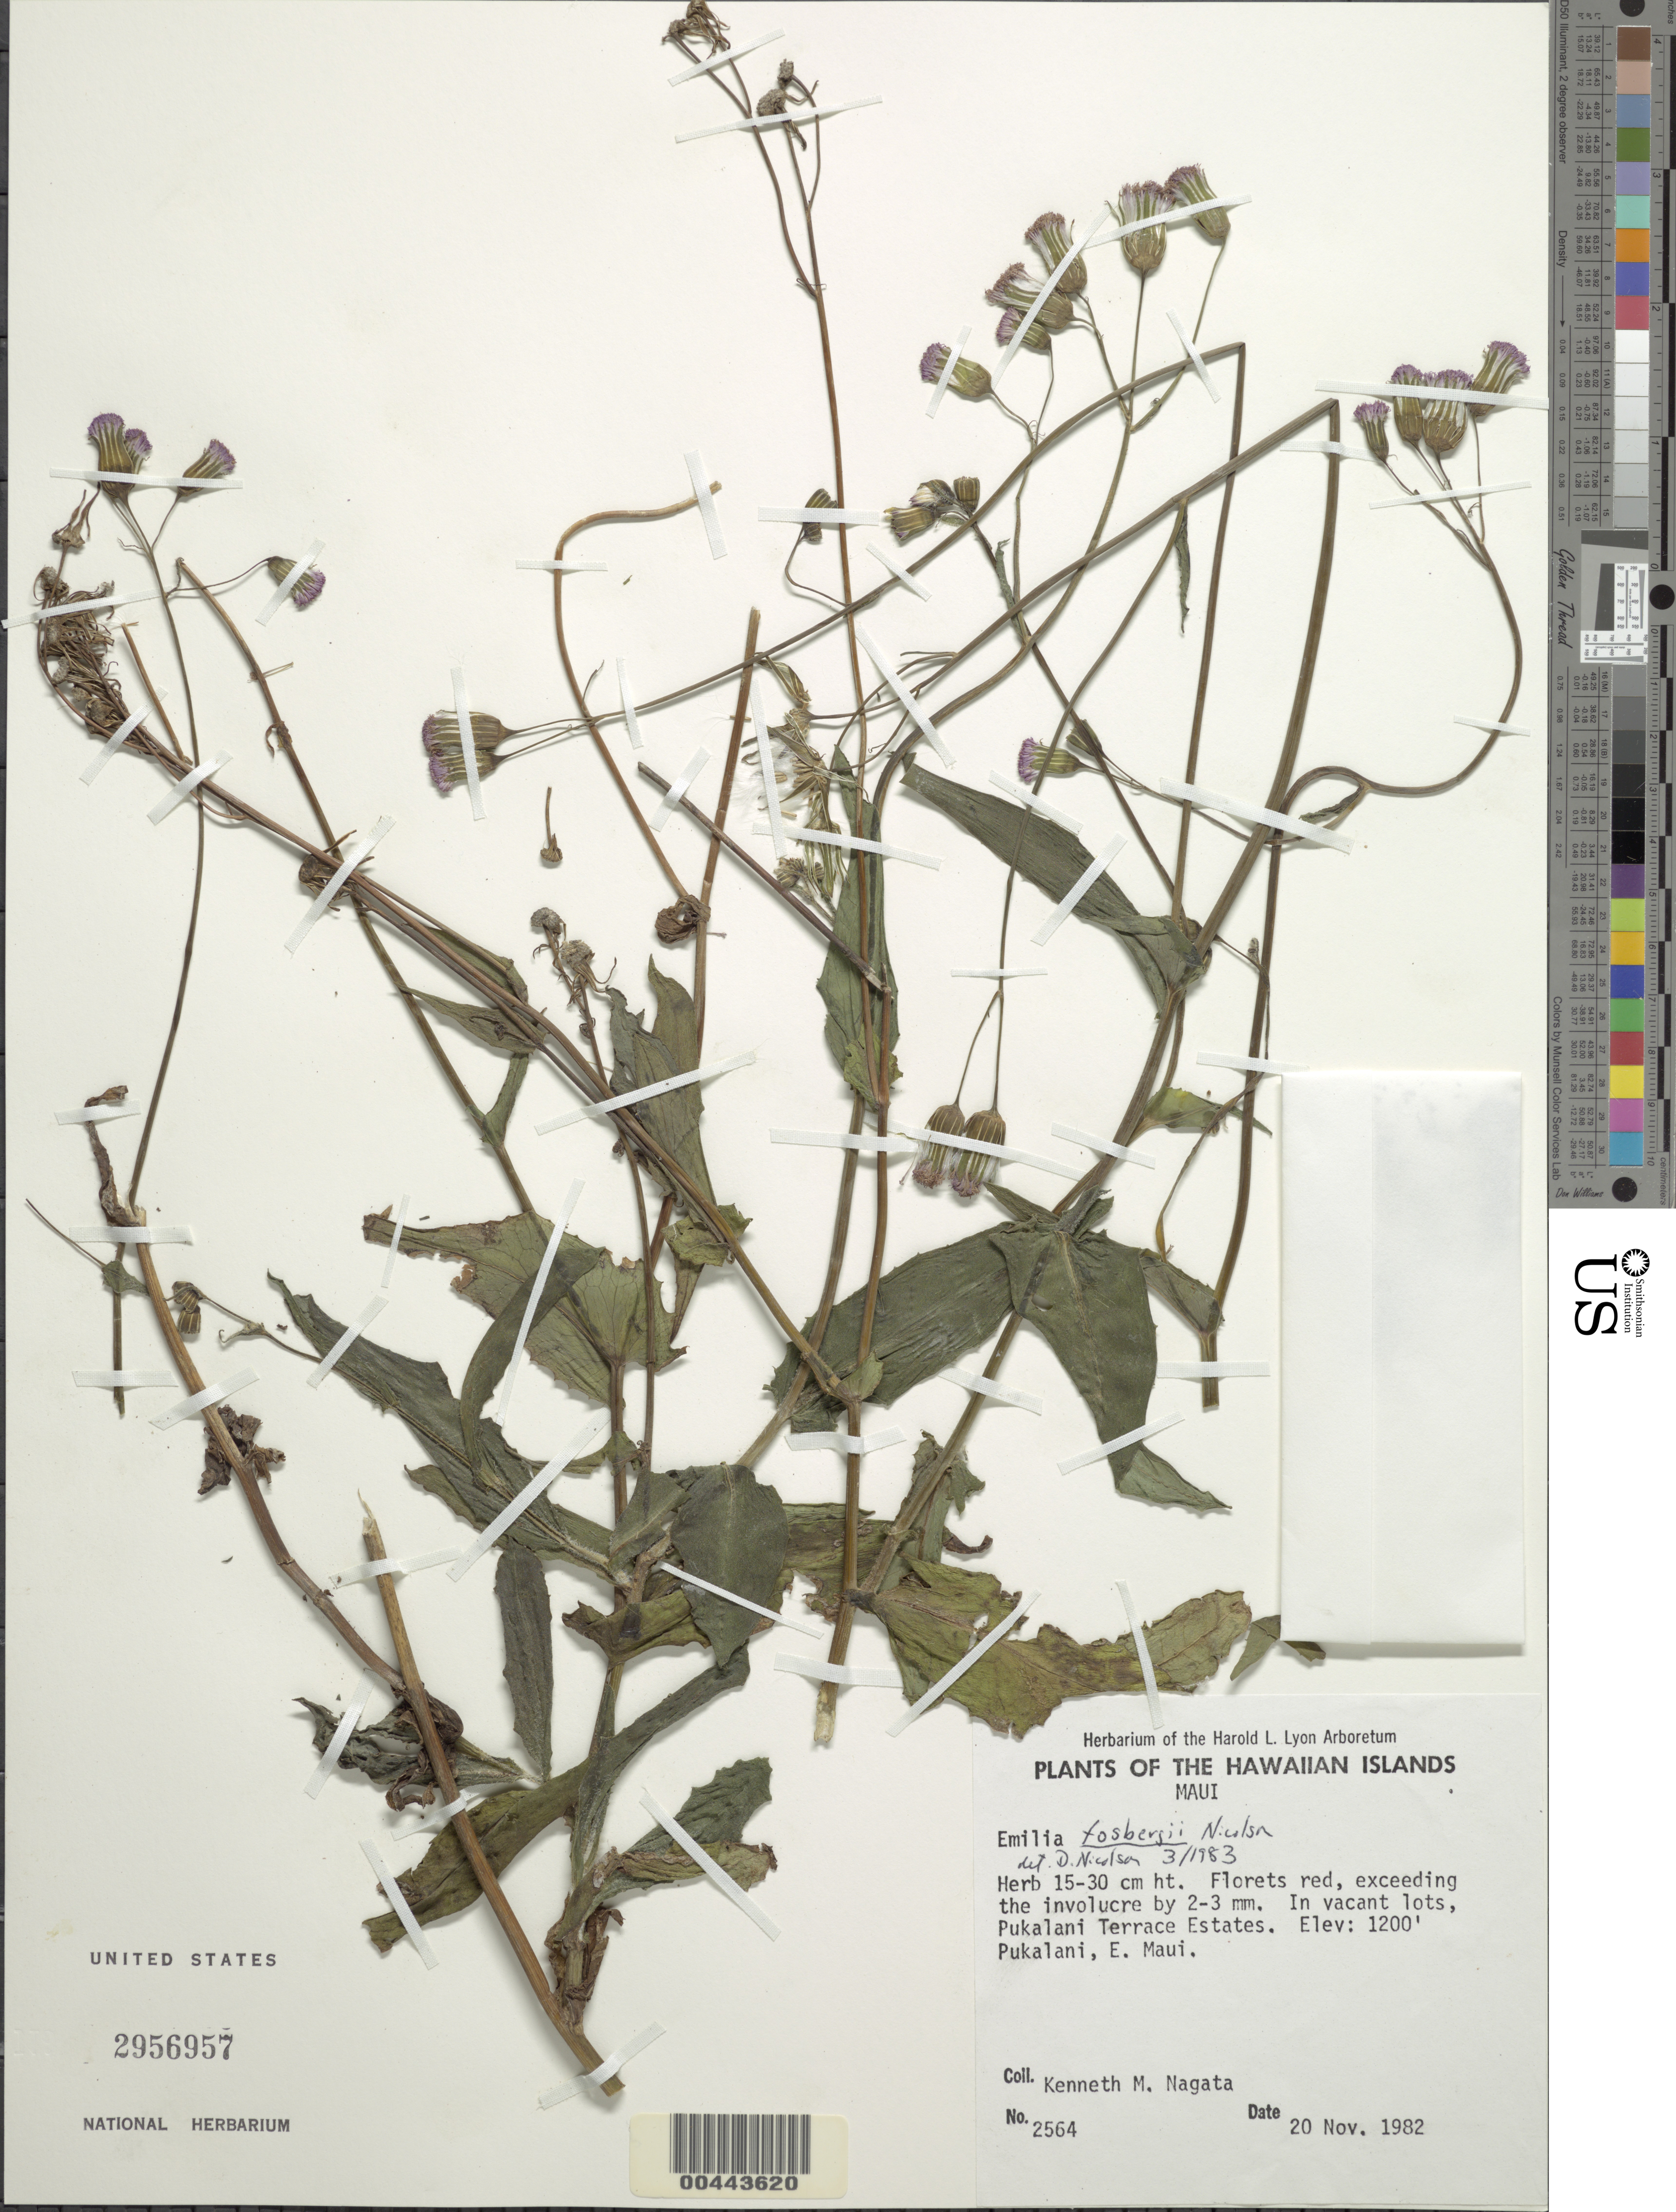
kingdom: Plantae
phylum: Tracheophyta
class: Magnoliopsida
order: Asterales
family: Asteraceae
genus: Emilia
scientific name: Emilia fosbergii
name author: Nicolson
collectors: K. Nagata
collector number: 2564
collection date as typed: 20 Nov 1982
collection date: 1982-11-20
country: United States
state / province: Hawaii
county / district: Maui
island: Maui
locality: Pukalani Terrace Estates, Pukalani, E Maui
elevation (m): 366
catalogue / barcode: US 2956957